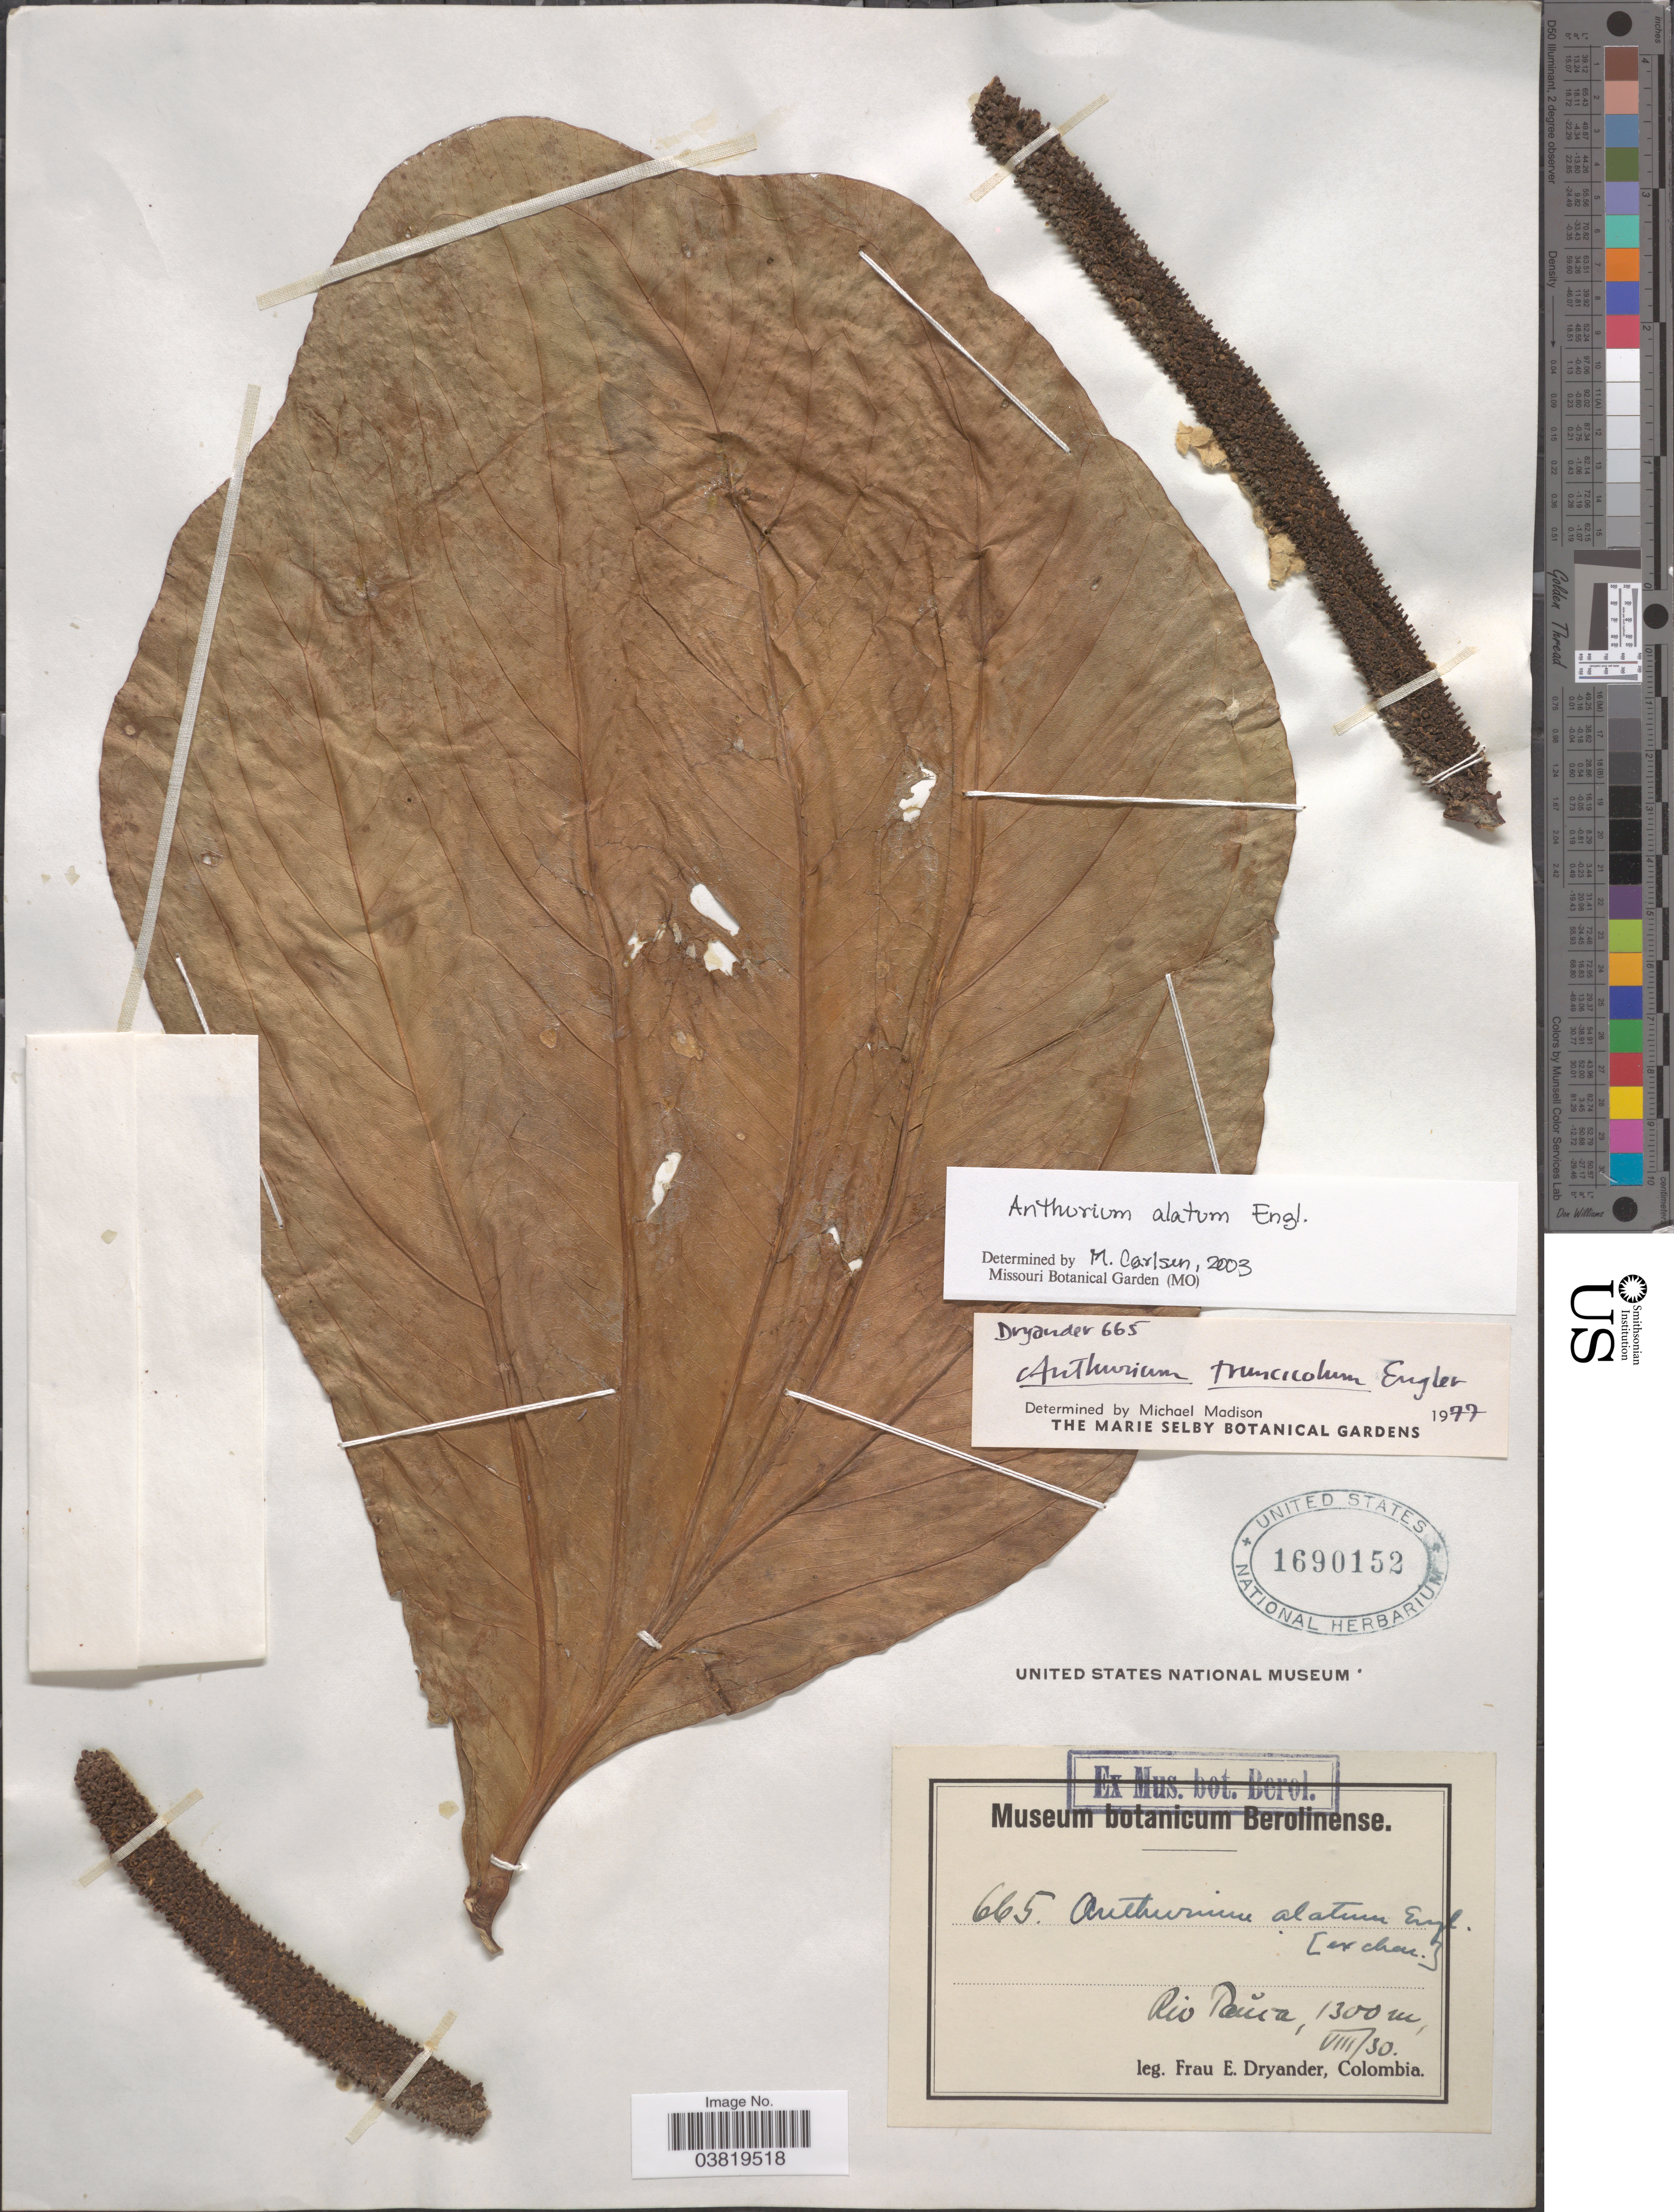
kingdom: Plantae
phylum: Tracheophyta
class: Liliopsida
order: Alismatales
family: Araceae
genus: Anthurium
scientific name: Anthurium alatum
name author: Engl.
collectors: F. Dryander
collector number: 665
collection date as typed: Transcribed d/m/y: /8/30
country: Colombia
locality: Rio Pauca [interpreted].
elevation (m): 1300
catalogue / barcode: US 1690152